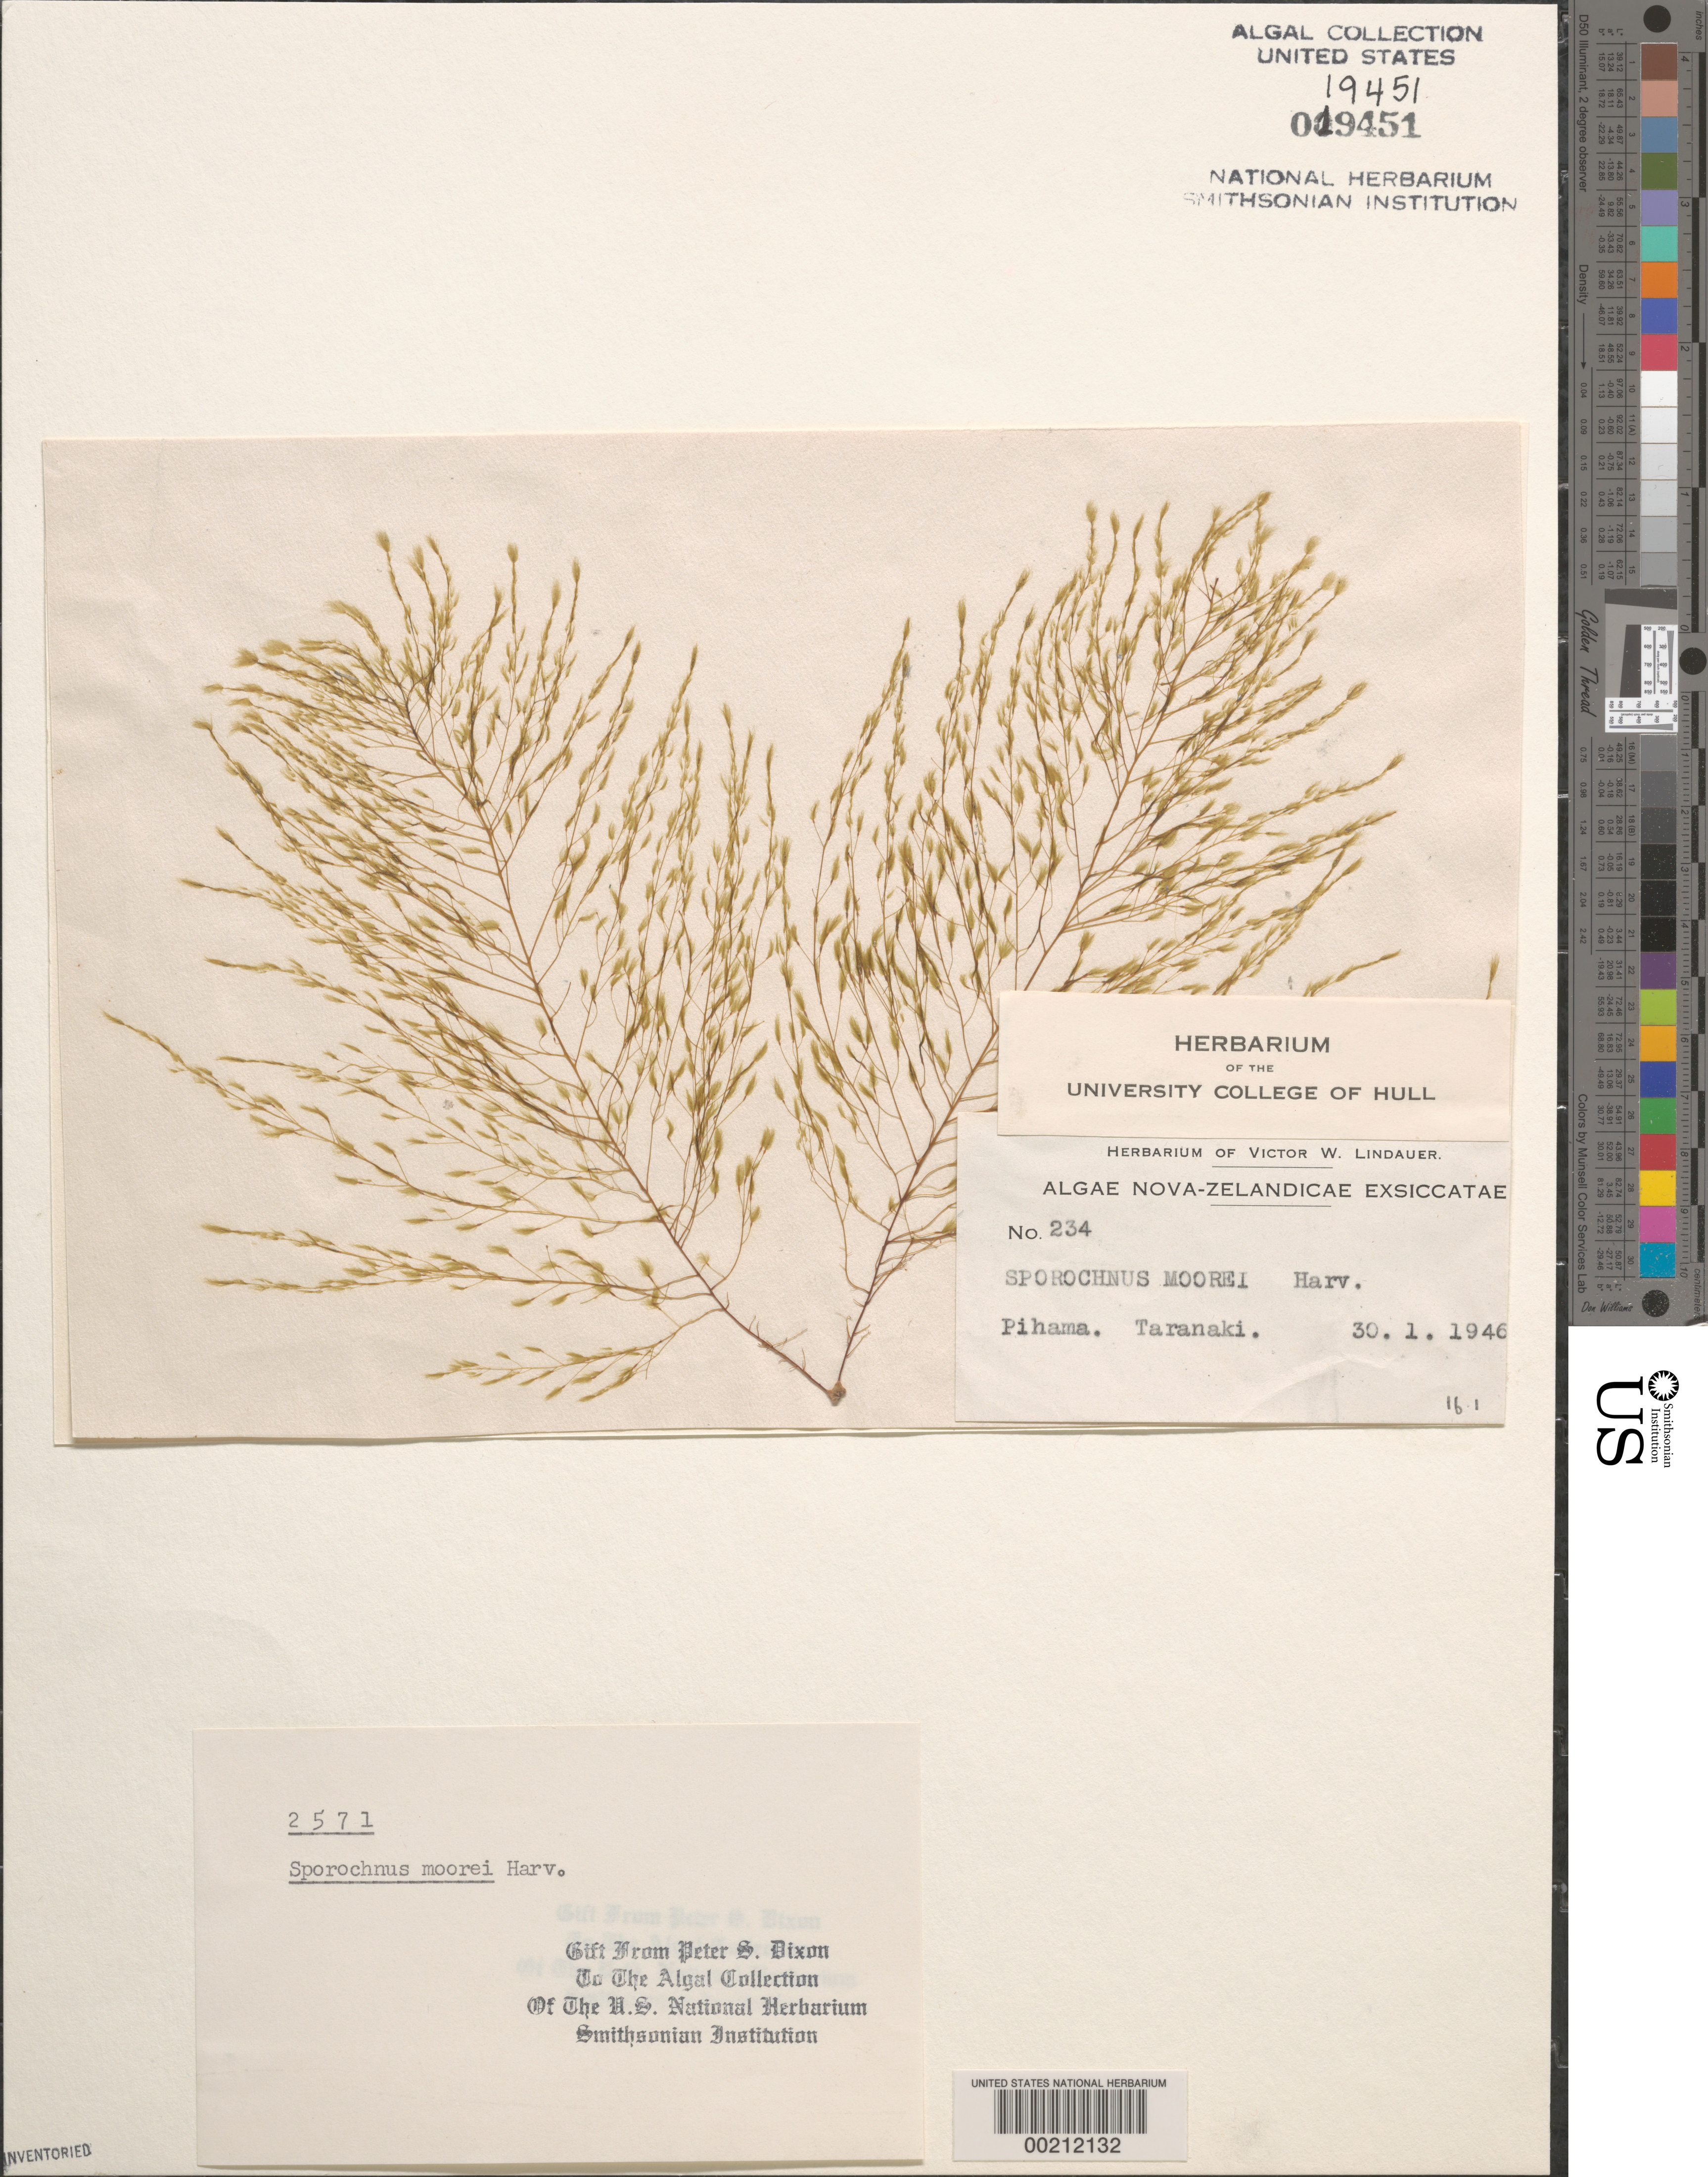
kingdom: Chromista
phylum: Ochrophyta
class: Phaeophyceae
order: Sporochnales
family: Sporochnaceae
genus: Sporochnus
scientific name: Sporochnus moorei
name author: Harv.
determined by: Dixon, P. S.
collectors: V. Lindauer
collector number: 234 & PSD 2571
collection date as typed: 30 Jan 1946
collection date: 1946-01-30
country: New Zealand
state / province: Taranaki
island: North Island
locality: Pihama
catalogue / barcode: US 19451